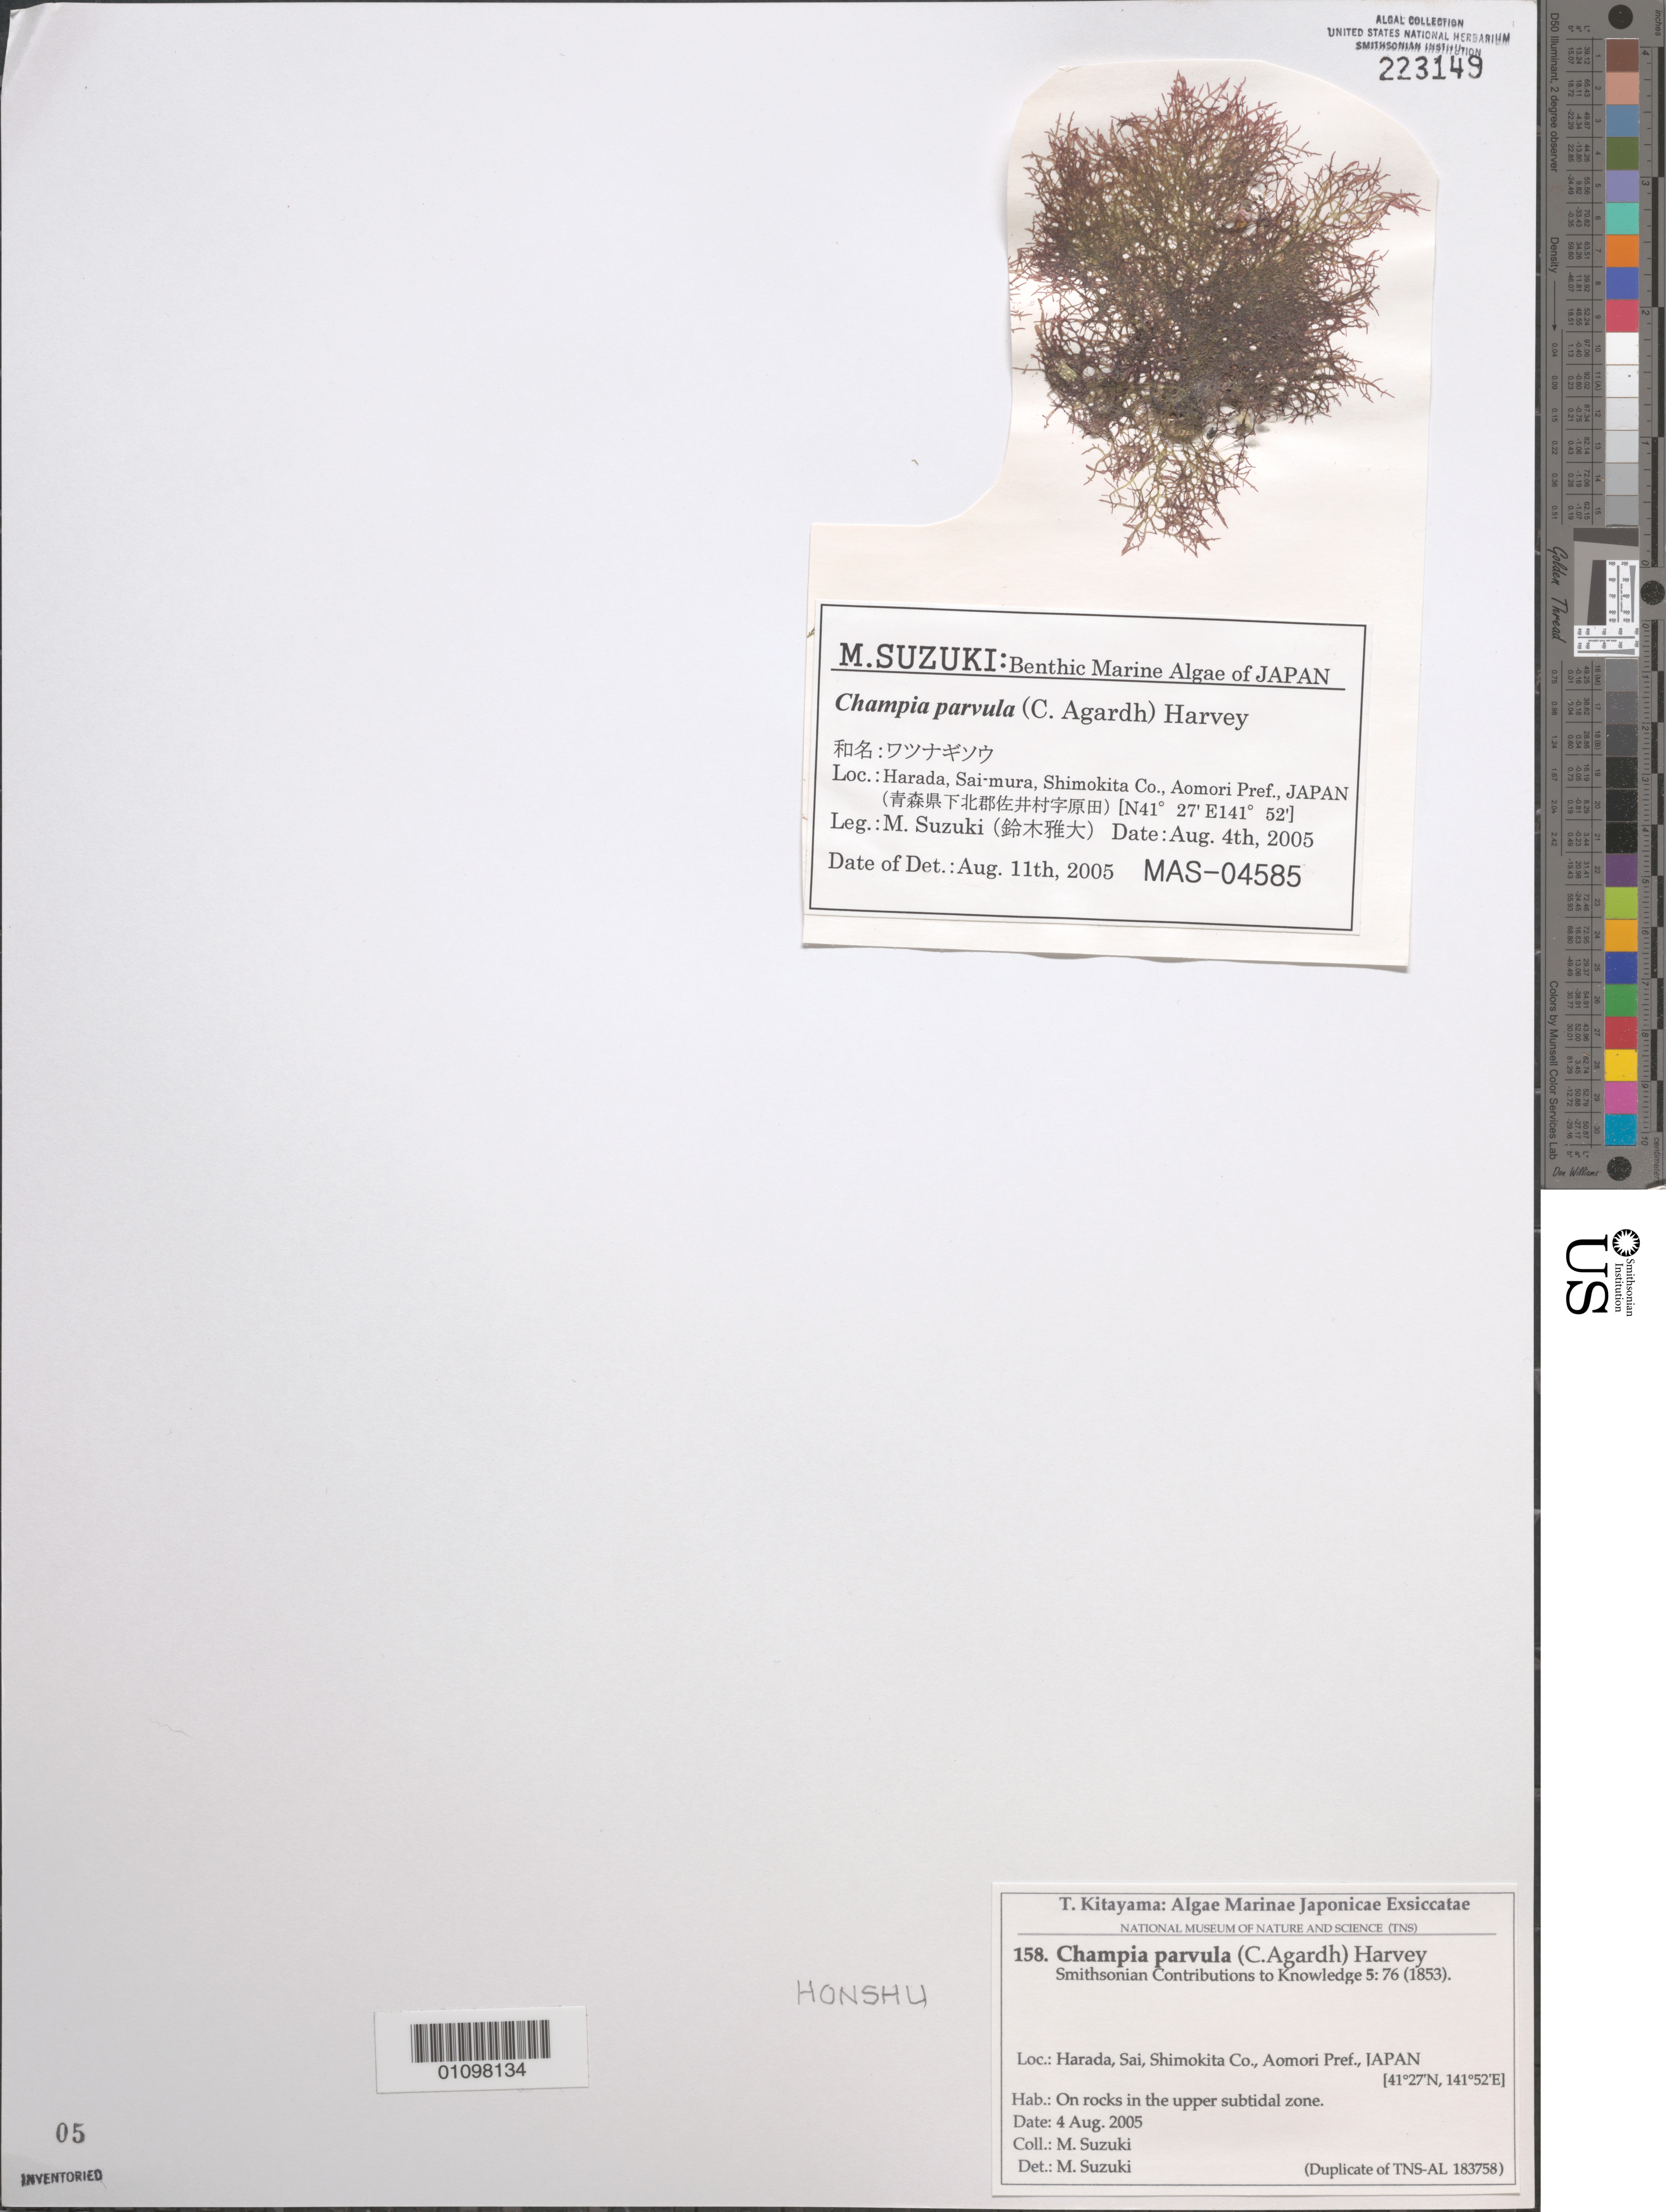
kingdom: Plantae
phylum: Rhodophyta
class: Florideophyceae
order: Rhodymeniales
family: Champiaceae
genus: Champia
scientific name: Champia parvula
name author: (C. Agardh) Harv.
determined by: Suzuki, M.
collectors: M. Suzuki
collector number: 158, TNS-AL 183758 Duplicate & MAS-04585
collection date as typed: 04 Aug 2005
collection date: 2005-08-04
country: Japan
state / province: Aomori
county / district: Shimokita County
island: Honshu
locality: Harada, Sai-mura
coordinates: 41 27'N, 141 52'E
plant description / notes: Kitayama, T., Algae Marinae Japonicae Exsiccatae, Fasc. VII (Nos. 151-175); M. Suzuki, Benthic Marine Algae of JAPAN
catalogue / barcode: US 223149